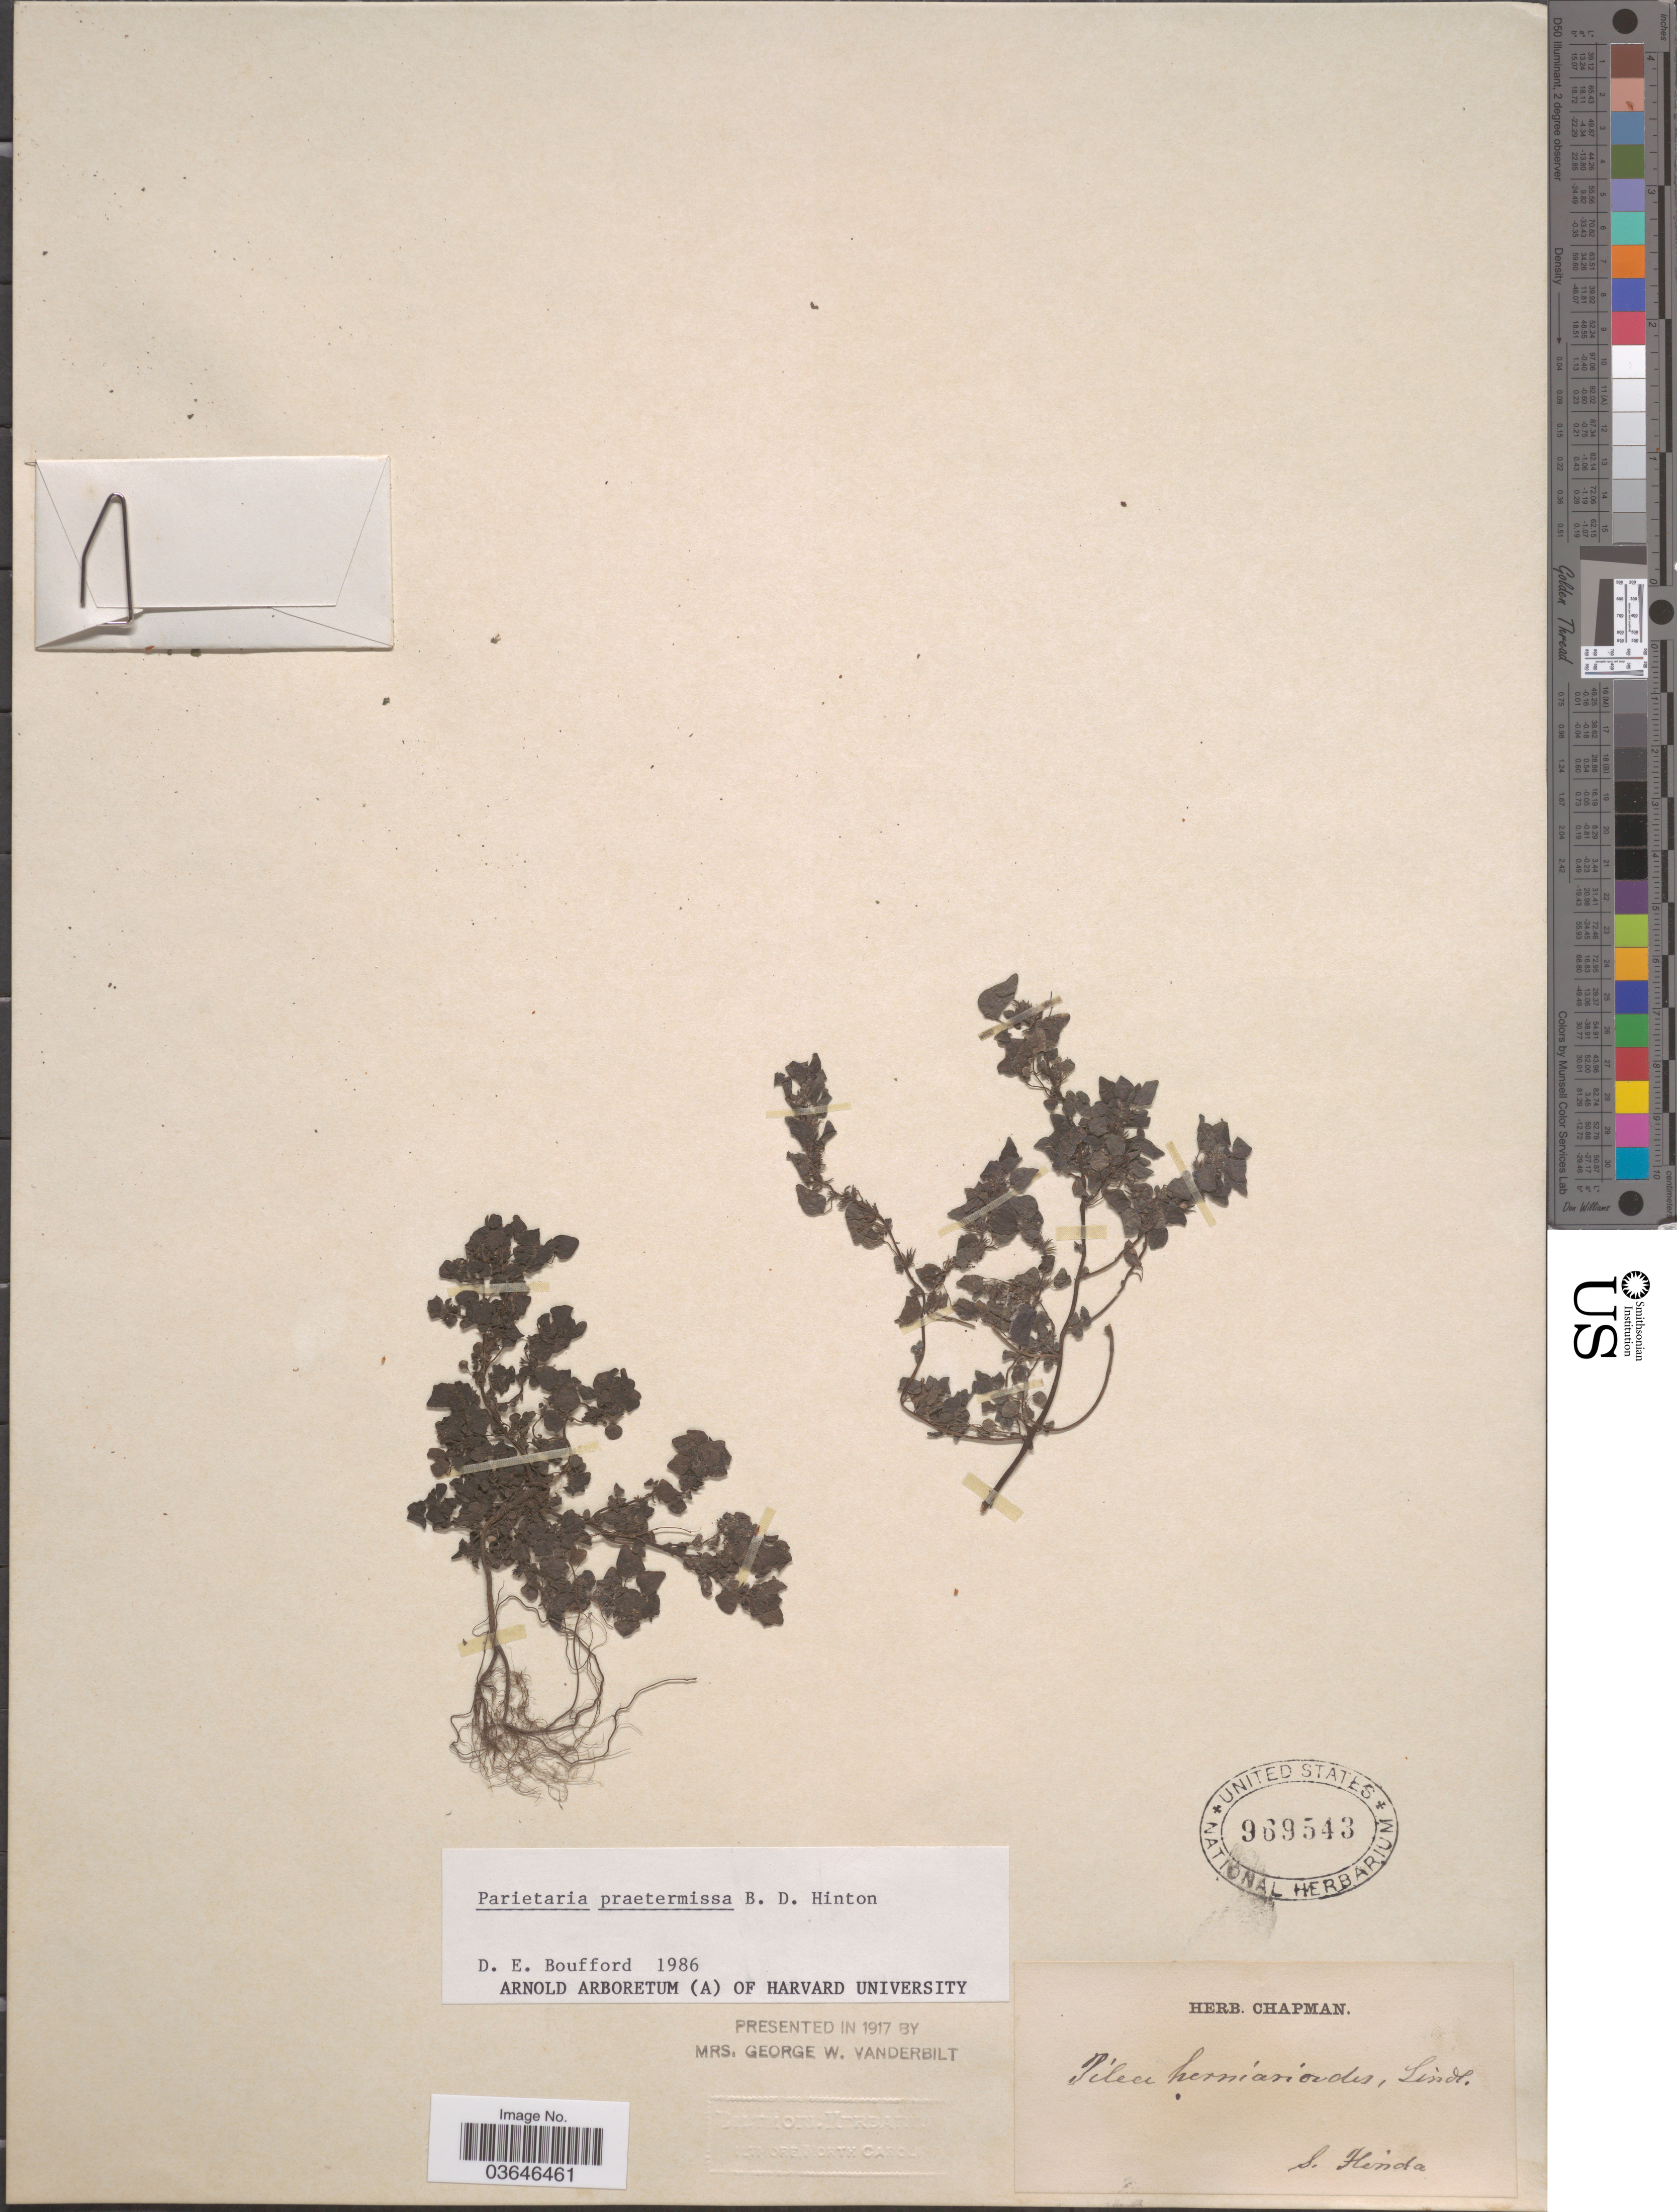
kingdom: Plantae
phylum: Tracheophyta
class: Magnoliopsida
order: Rosales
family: Urticaceae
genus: Parietaria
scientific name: Parietaria praetermissa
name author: Hinton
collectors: ex herb. Chapman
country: United States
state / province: Florida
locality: S. Florida.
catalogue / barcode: US 969543